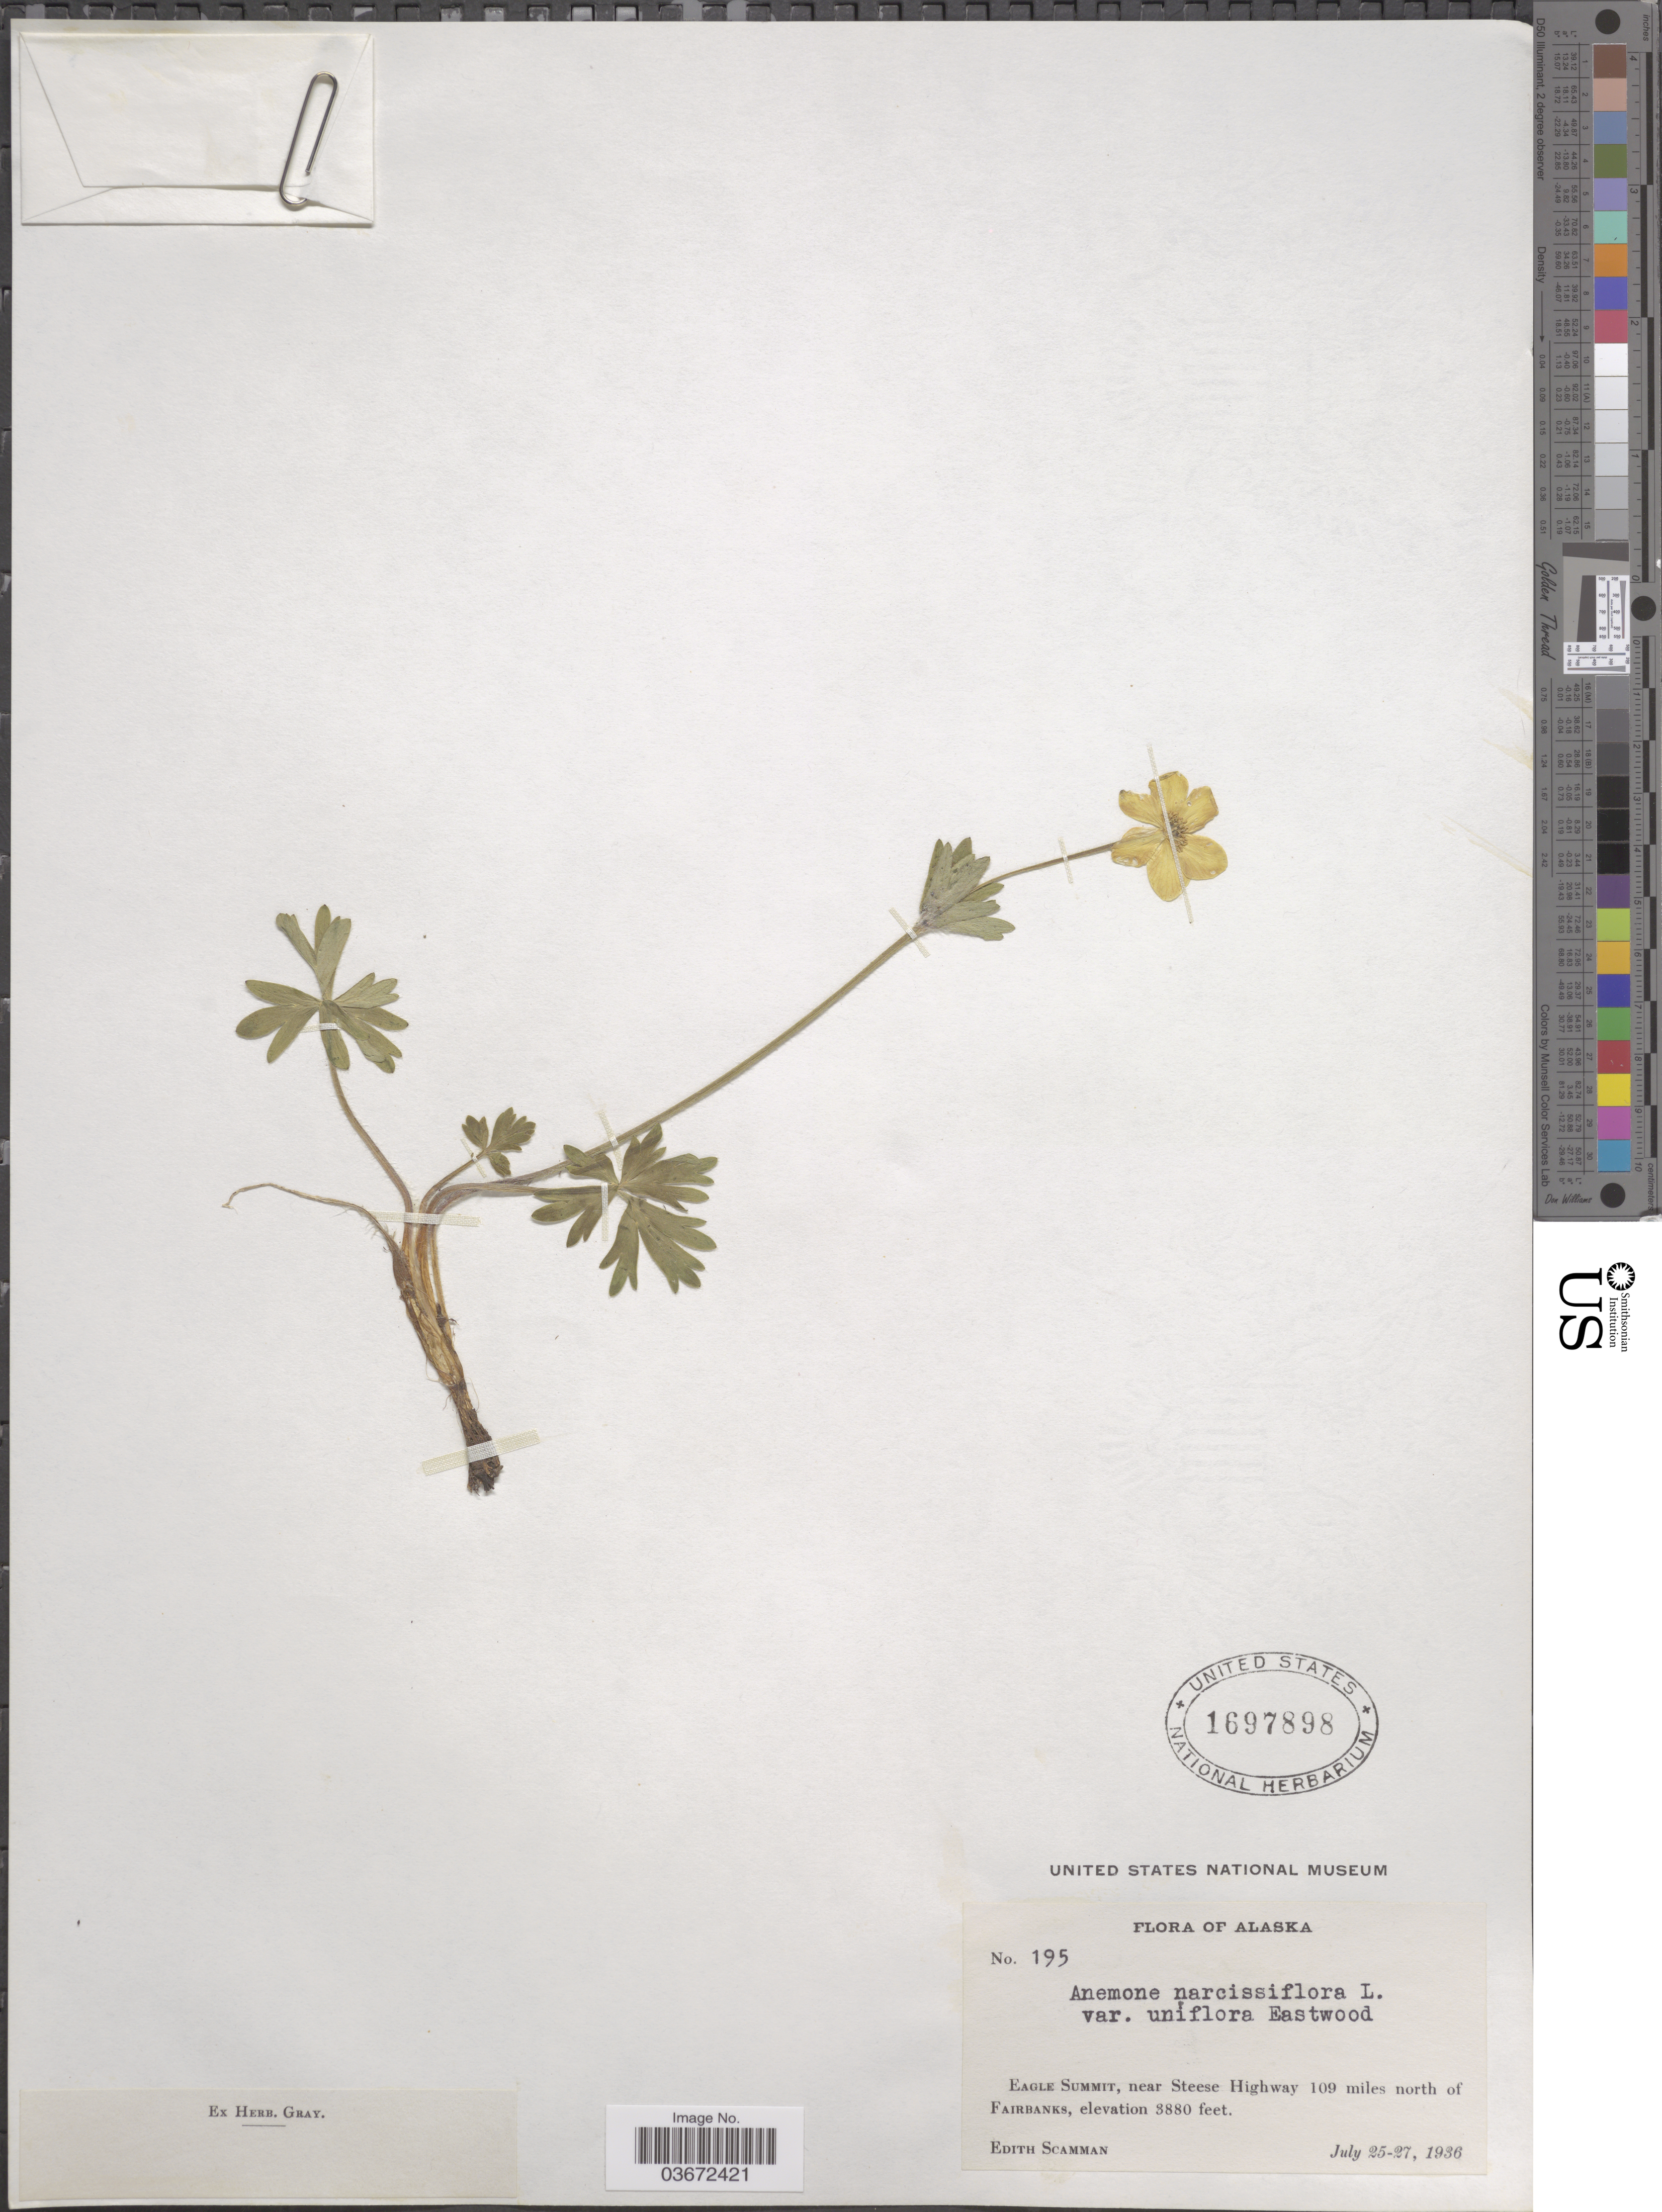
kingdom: Plantae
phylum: Tracheophyta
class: Magnoliopsida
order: Ranunculales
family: Ranunculaceae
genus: Anemone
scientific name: Anemone narcissiflora var. uniflora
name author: Eastw.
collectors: E. Scamman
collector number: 195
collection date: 1936-07-25/1936-07-27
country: United States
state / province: Alaska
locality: Eagle Summit, near Steese Highway 109 miles north of Fairbanks.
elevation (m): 1183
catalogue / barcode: US 1697898